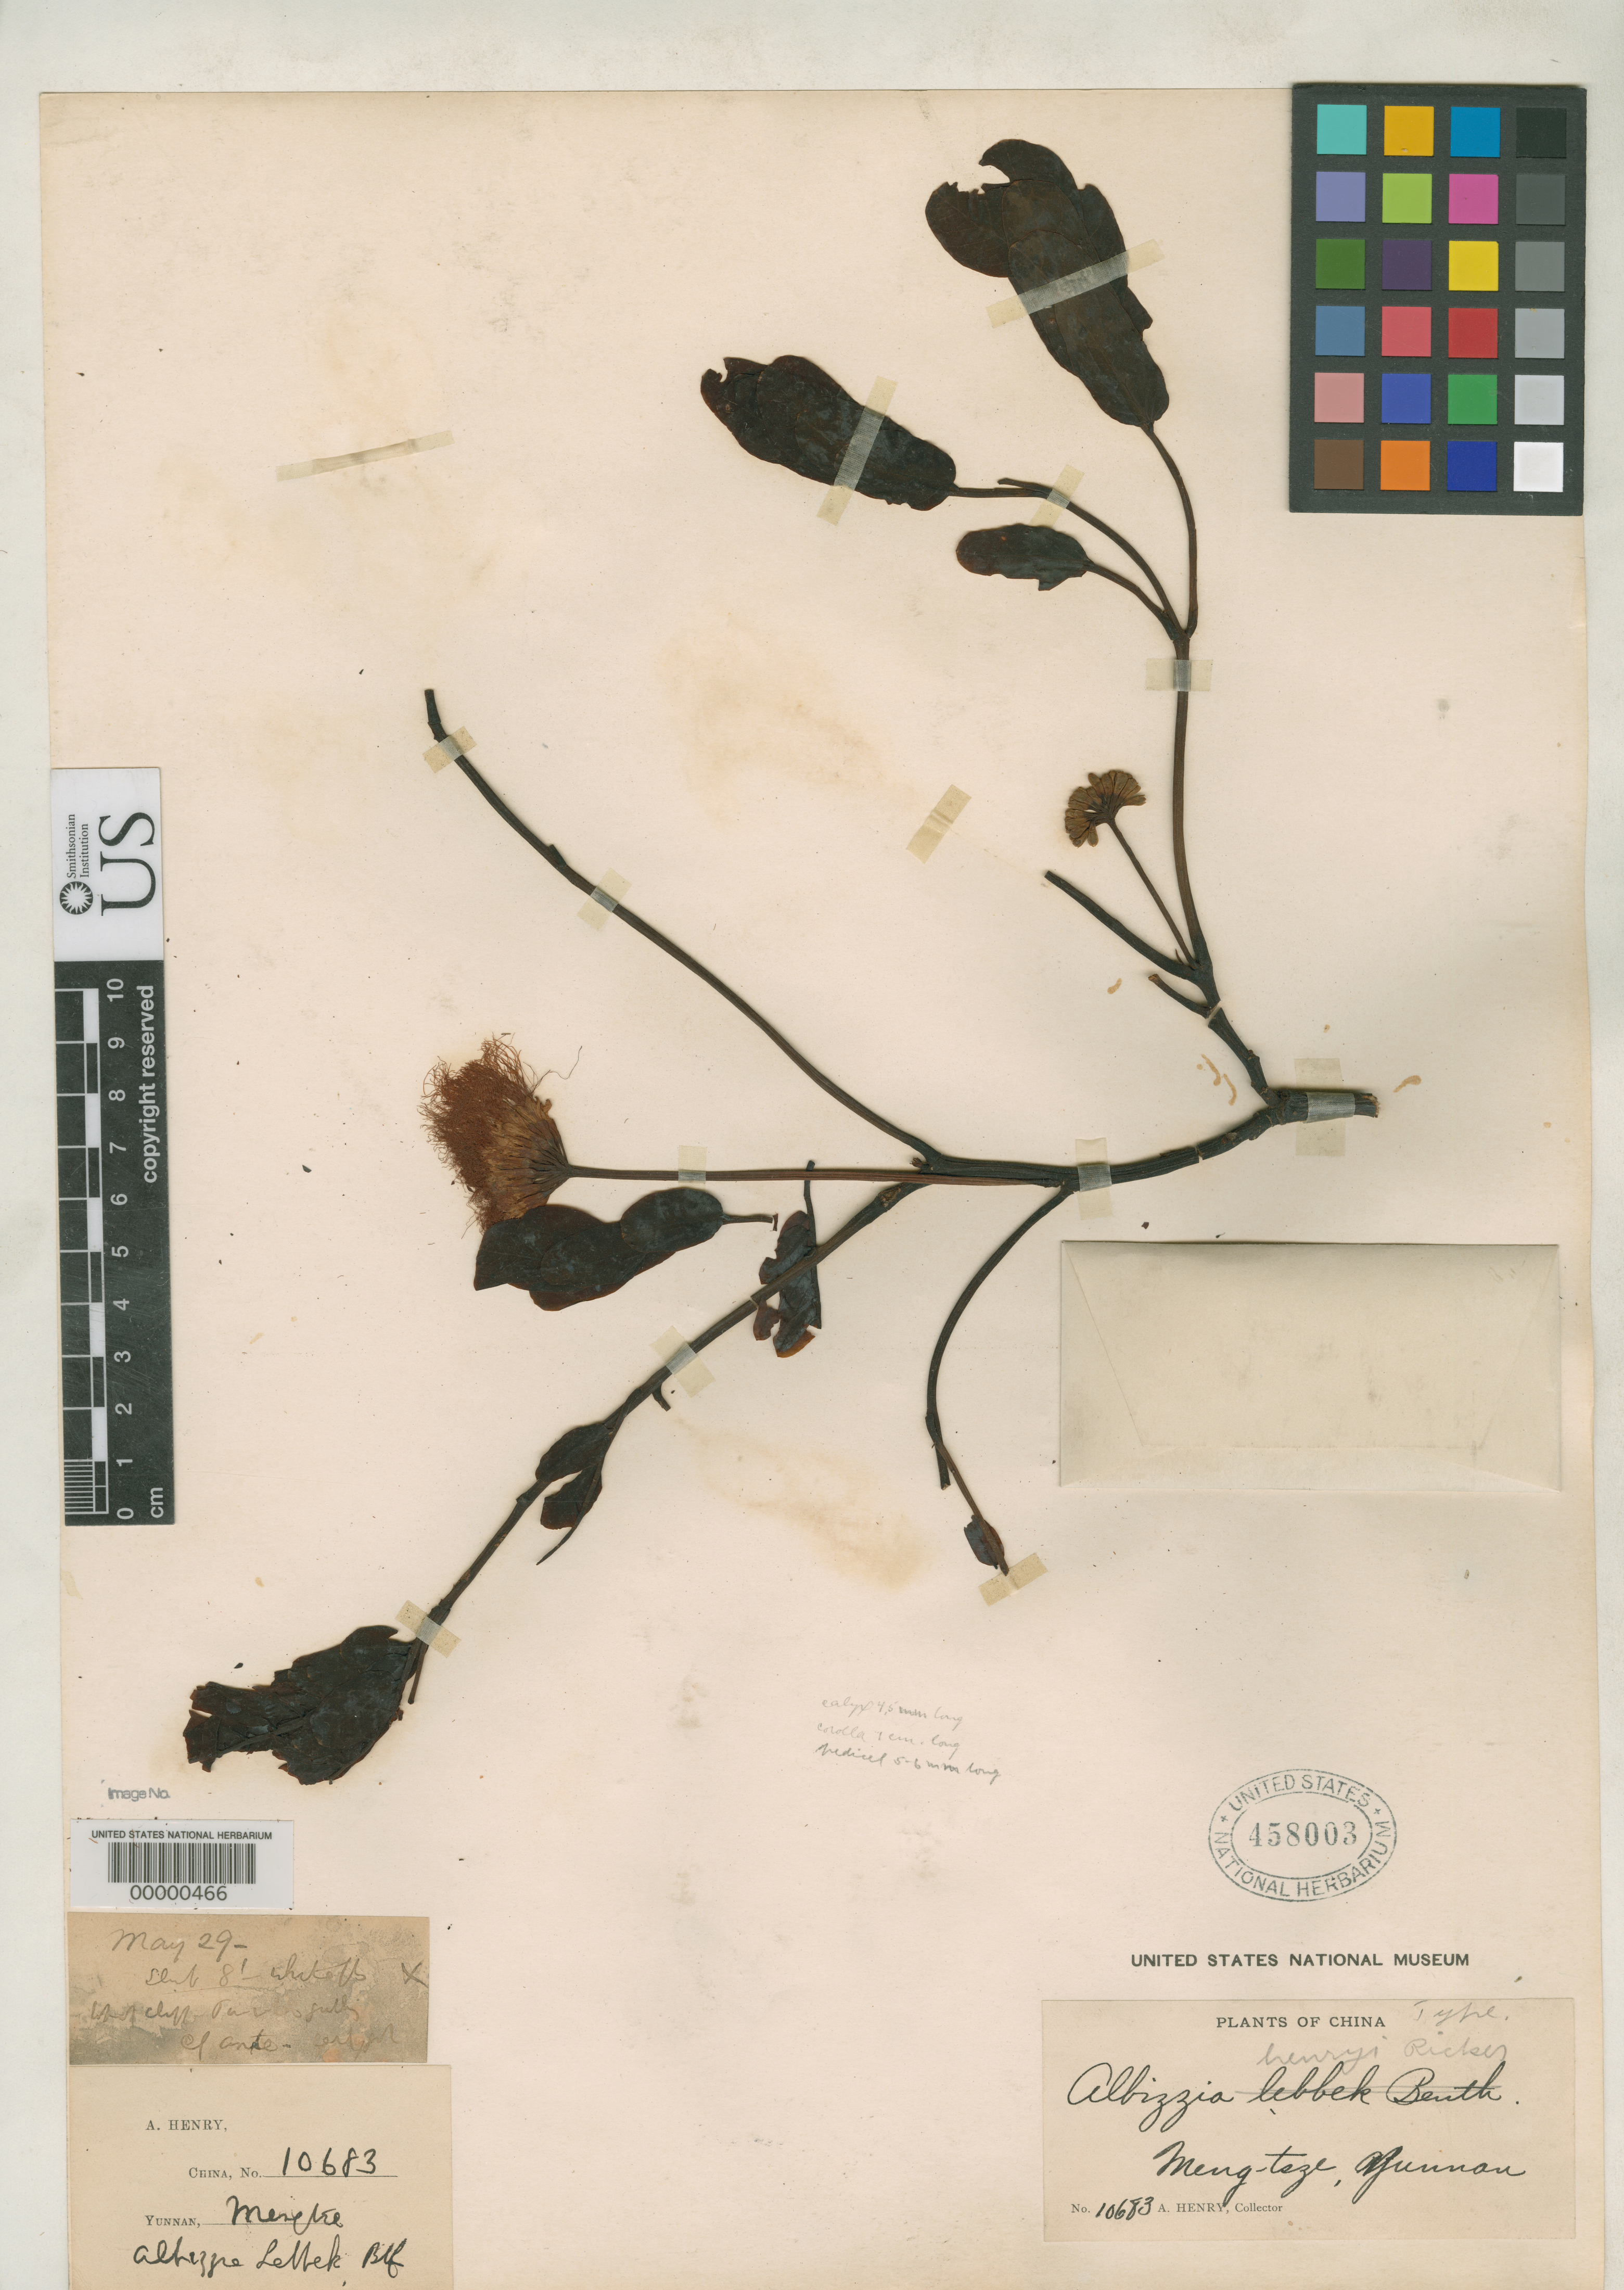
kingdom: Plantae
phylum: Tracheophyta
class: Magnoliopsida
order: Fabales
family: Fabaceae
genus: Albizia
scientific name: Albizia henryi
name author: Ricker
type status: Type Collection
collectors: A. Henry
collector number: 10683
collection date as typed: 29 May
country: China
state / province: Yunnan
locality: Meng-tsze.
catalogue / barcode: US 458003